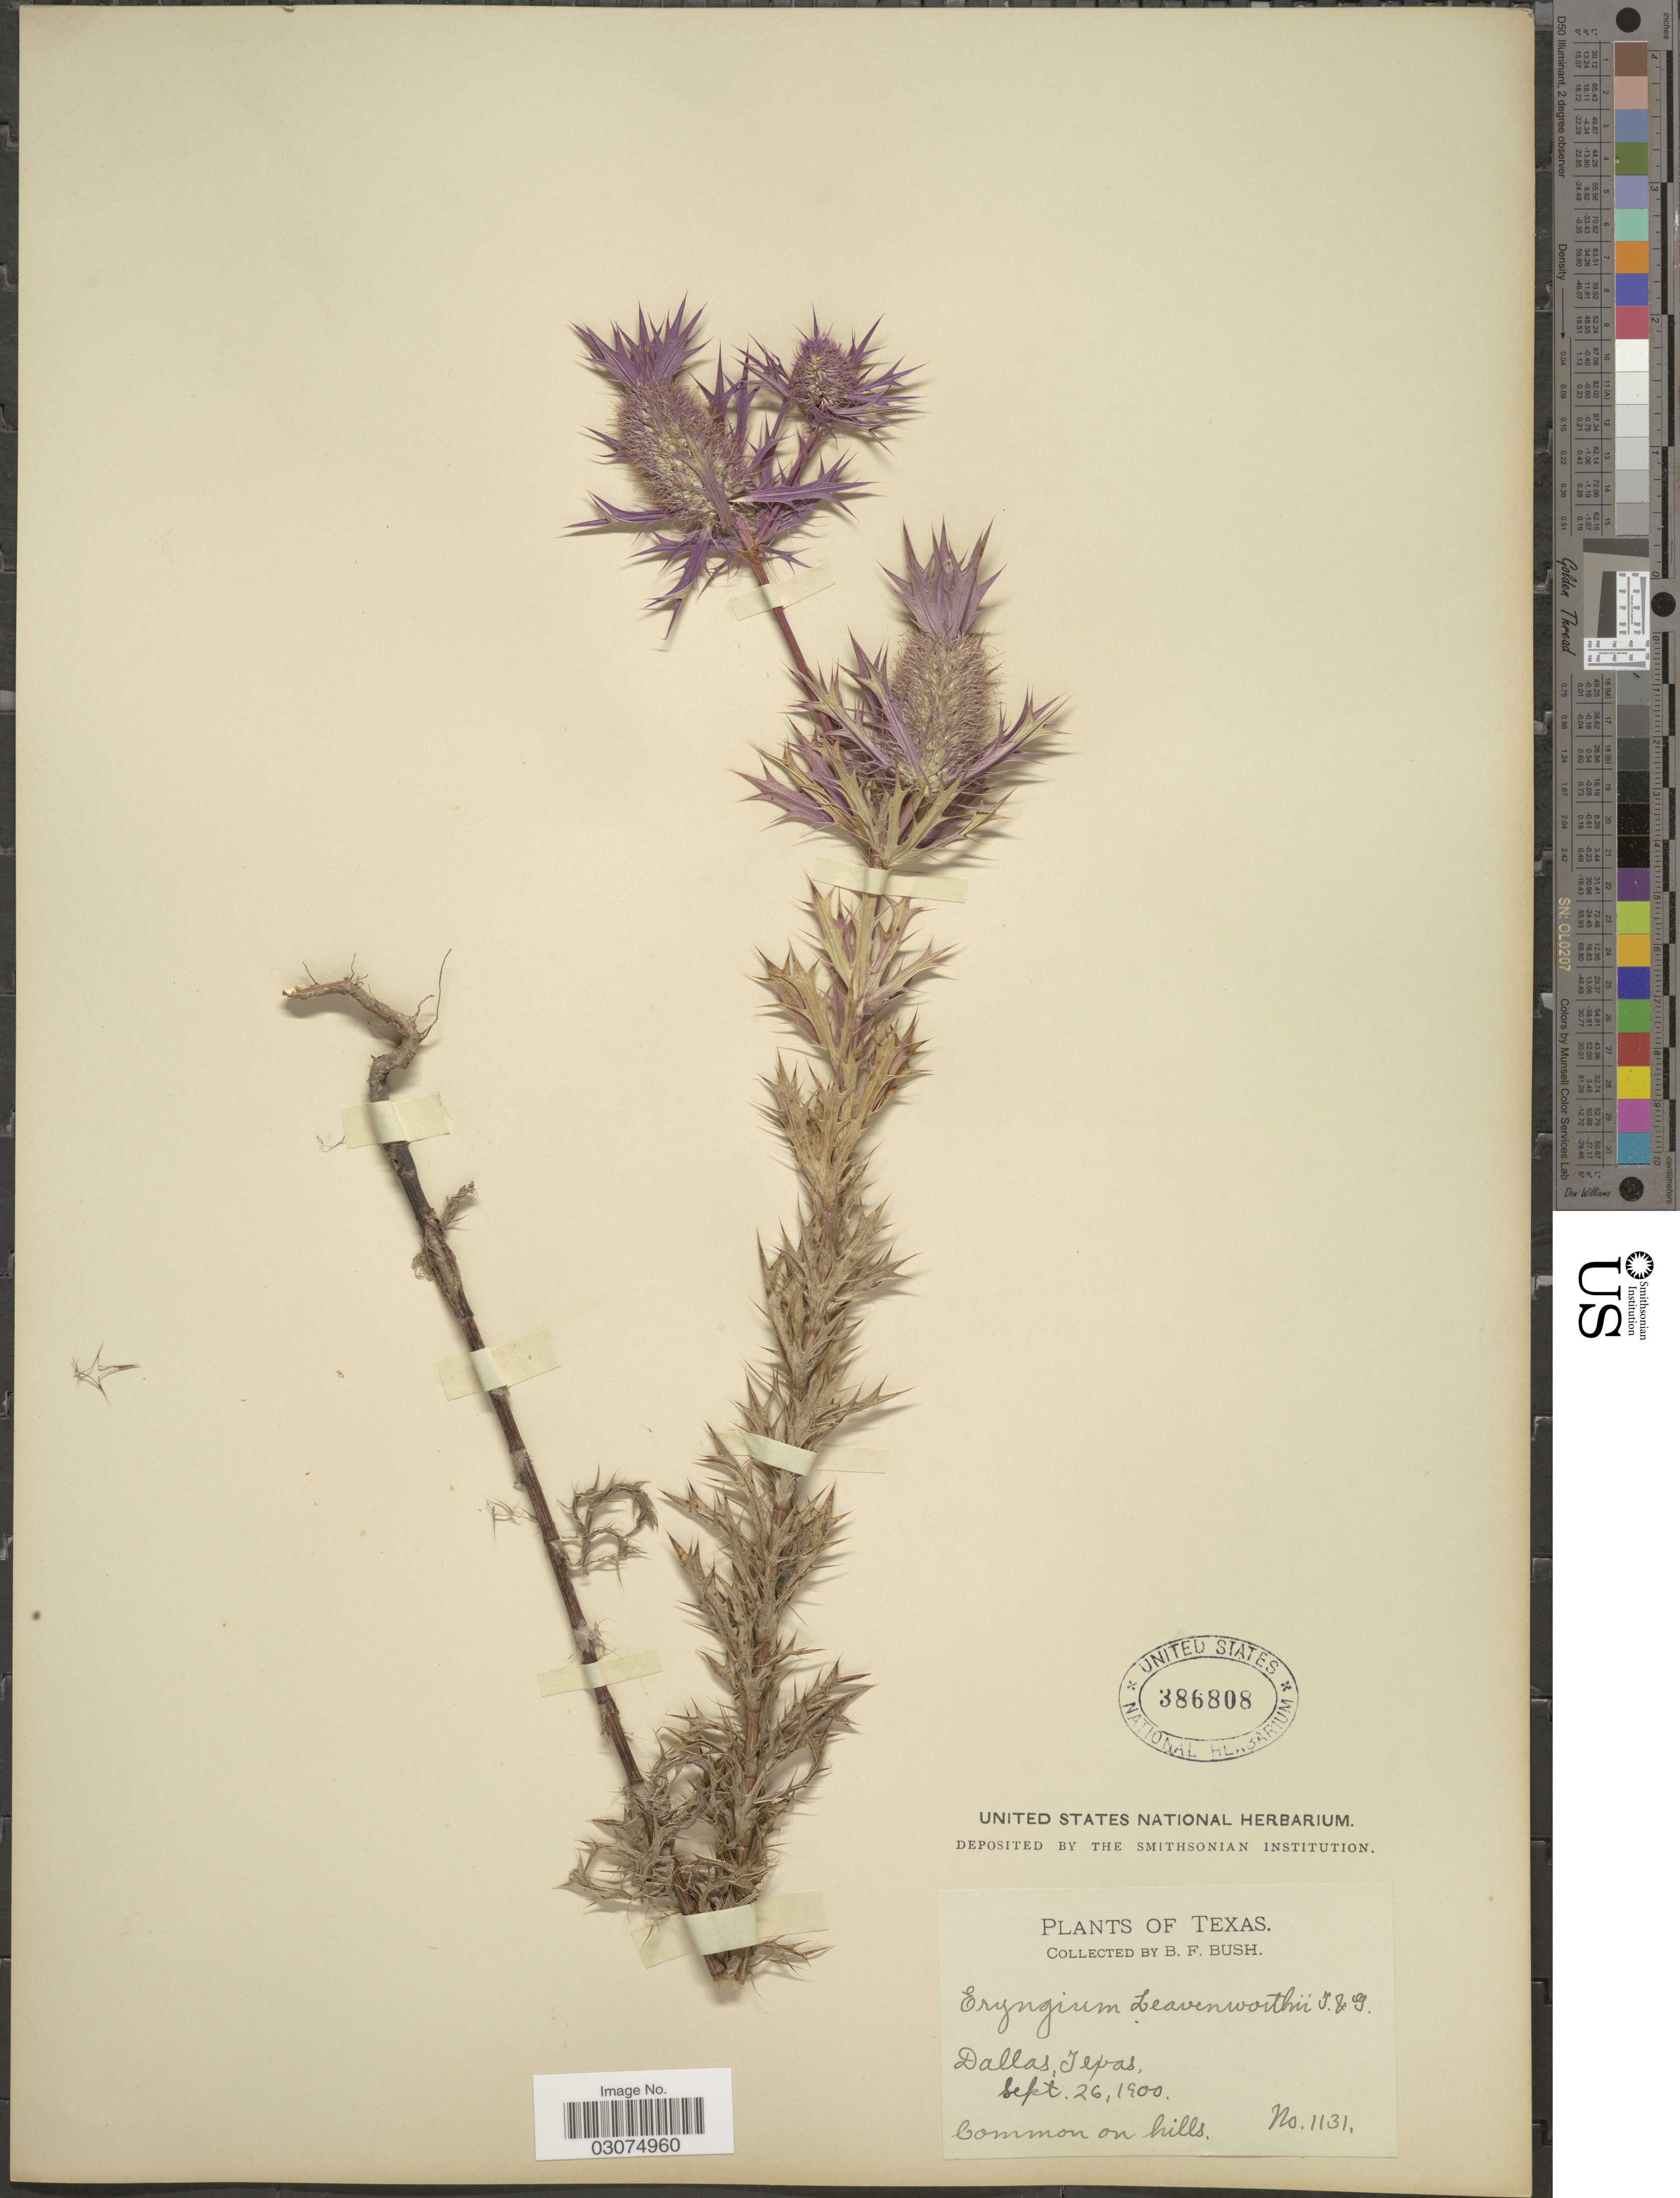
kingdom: Plantae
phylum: Tracheophyta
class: Magnoliopsida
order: Apiales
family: Apiaceae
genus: Eryngium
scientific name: Eryngium leavenworthii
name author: Torr. & A. Gray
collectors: B. F. Bush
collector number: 1131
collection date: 1900-09-26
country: United States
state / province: Texas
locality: Dallas.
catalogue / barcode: US 386808